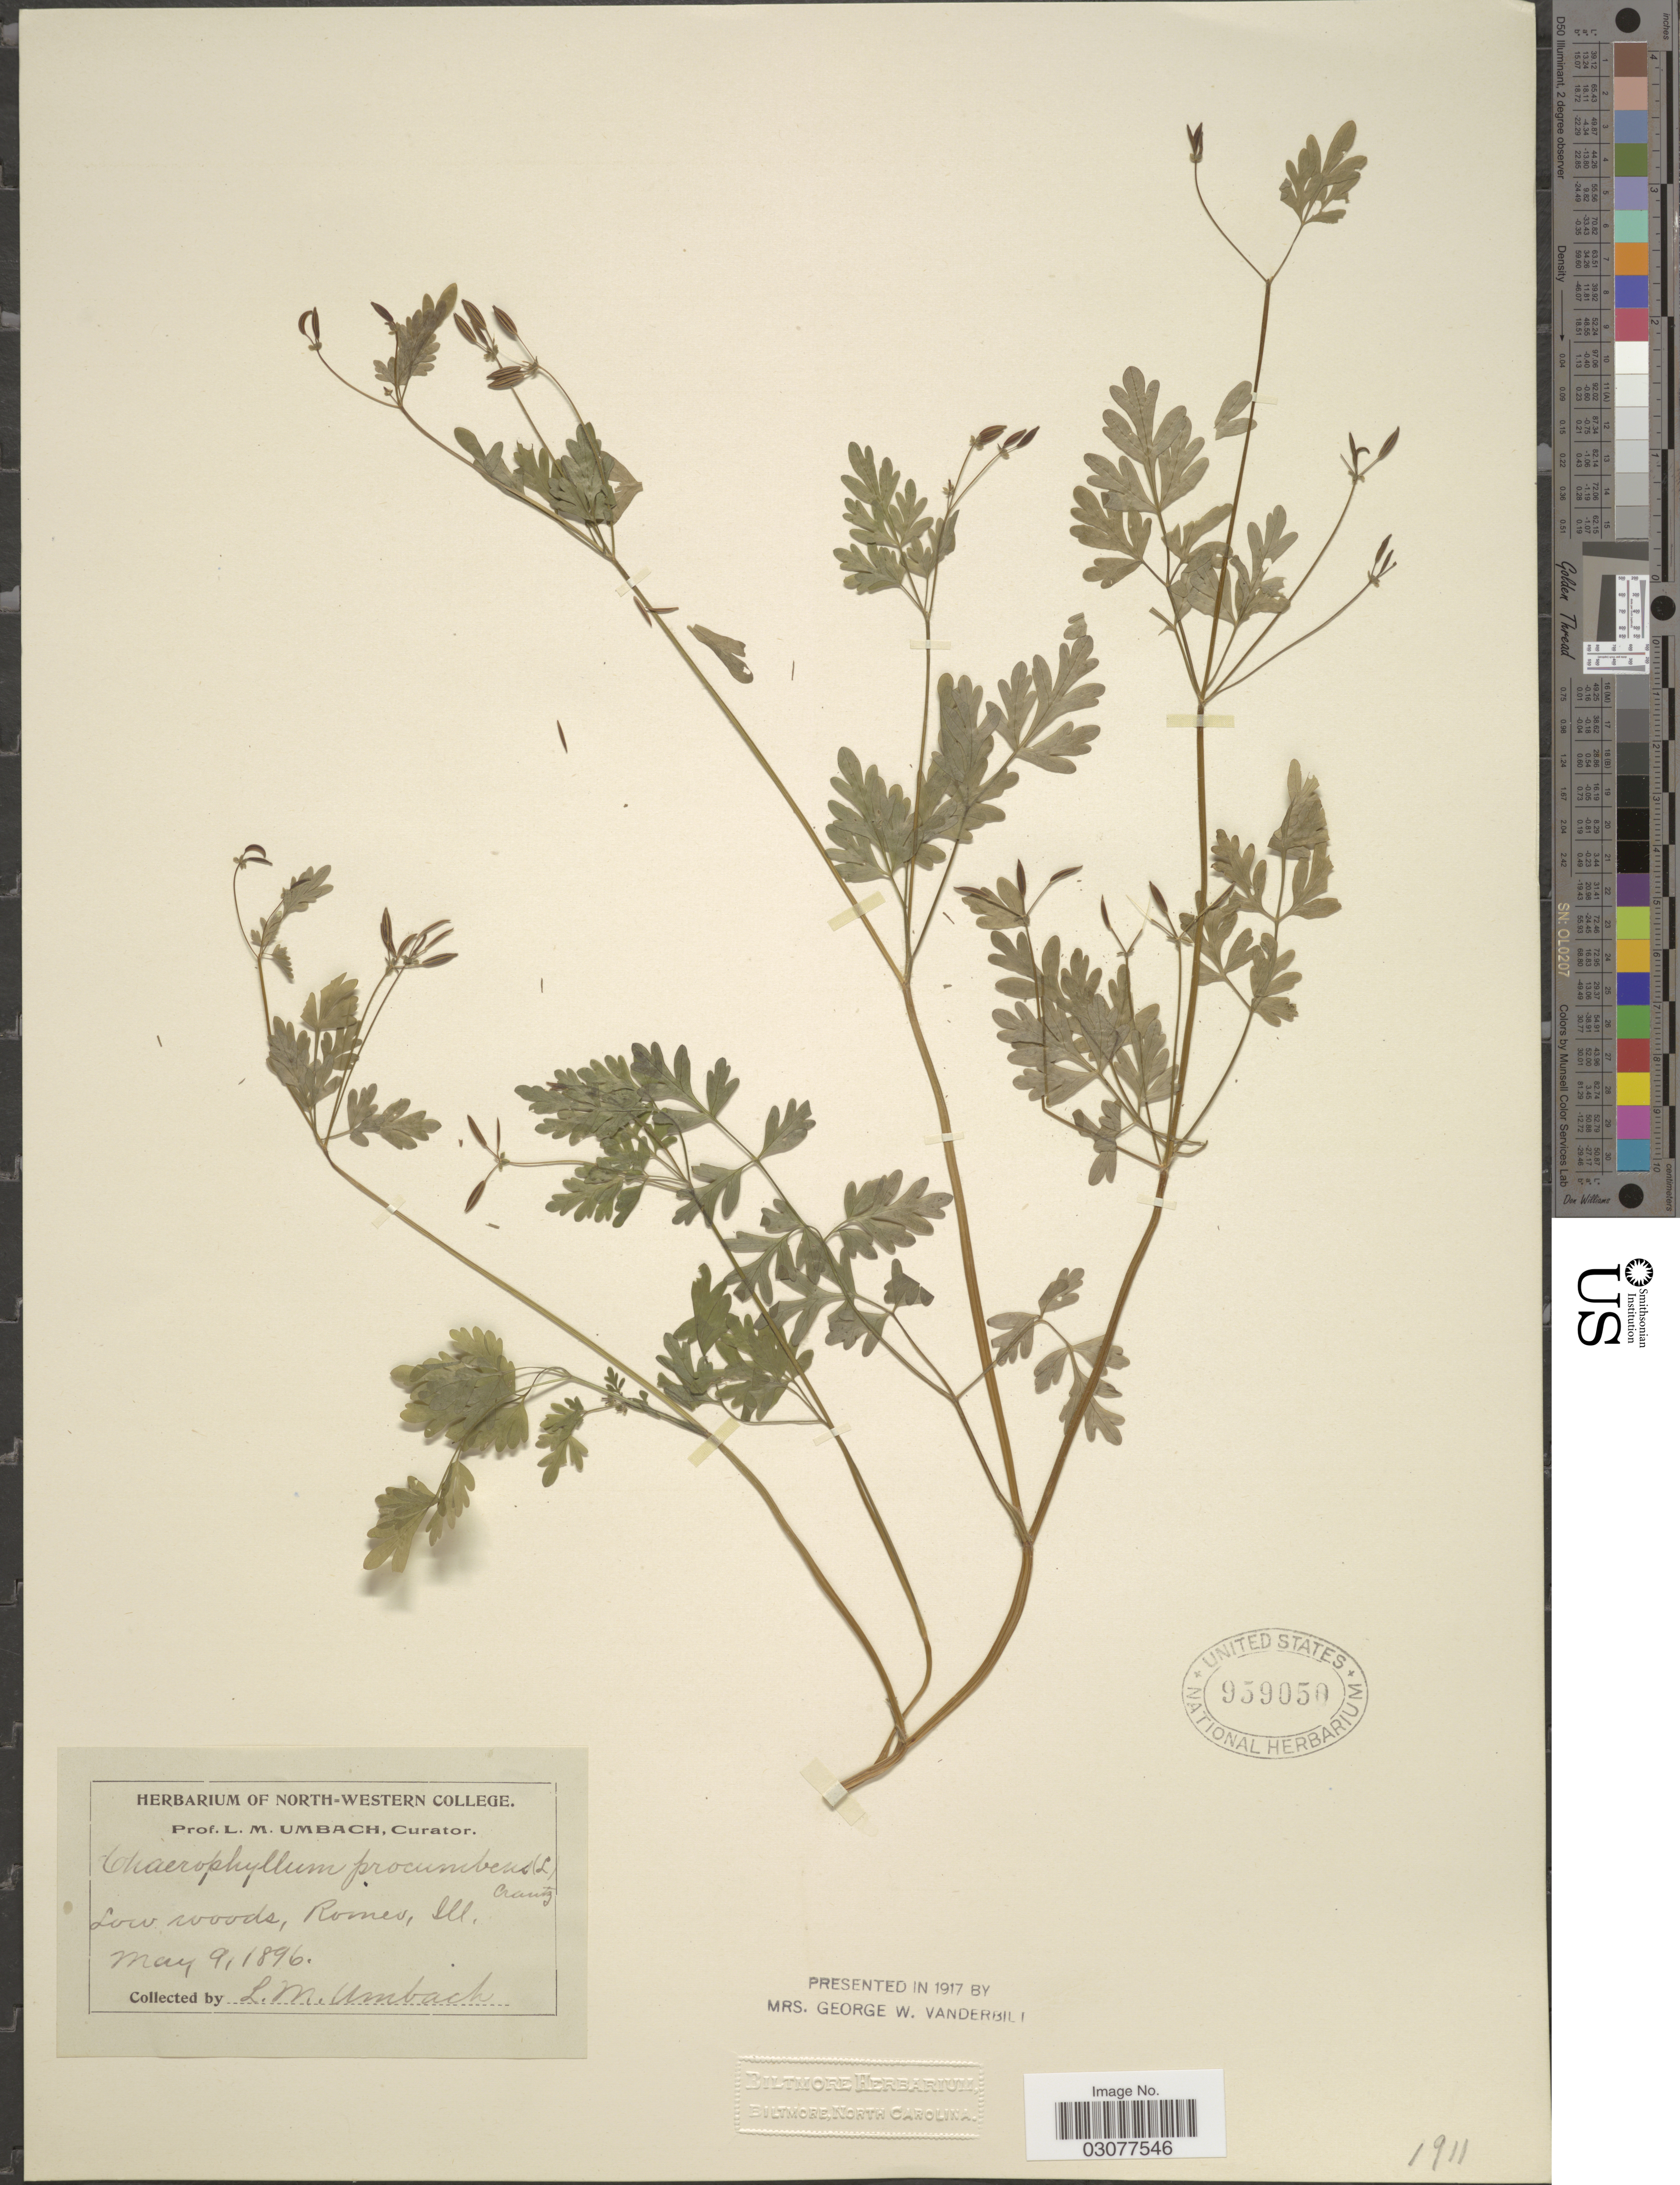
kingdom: Plantae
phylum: Tracheophyta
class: Magnoliopsida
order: Apiales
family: Apiaceae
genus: Chaerophyllum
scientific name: Chaerophyllum procumbens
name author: (L.) Crantz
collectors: L. M. Umbach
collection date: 1896-05-09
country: United States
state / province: Illinois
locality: Low woods, Romeo.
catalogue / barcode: US 959050